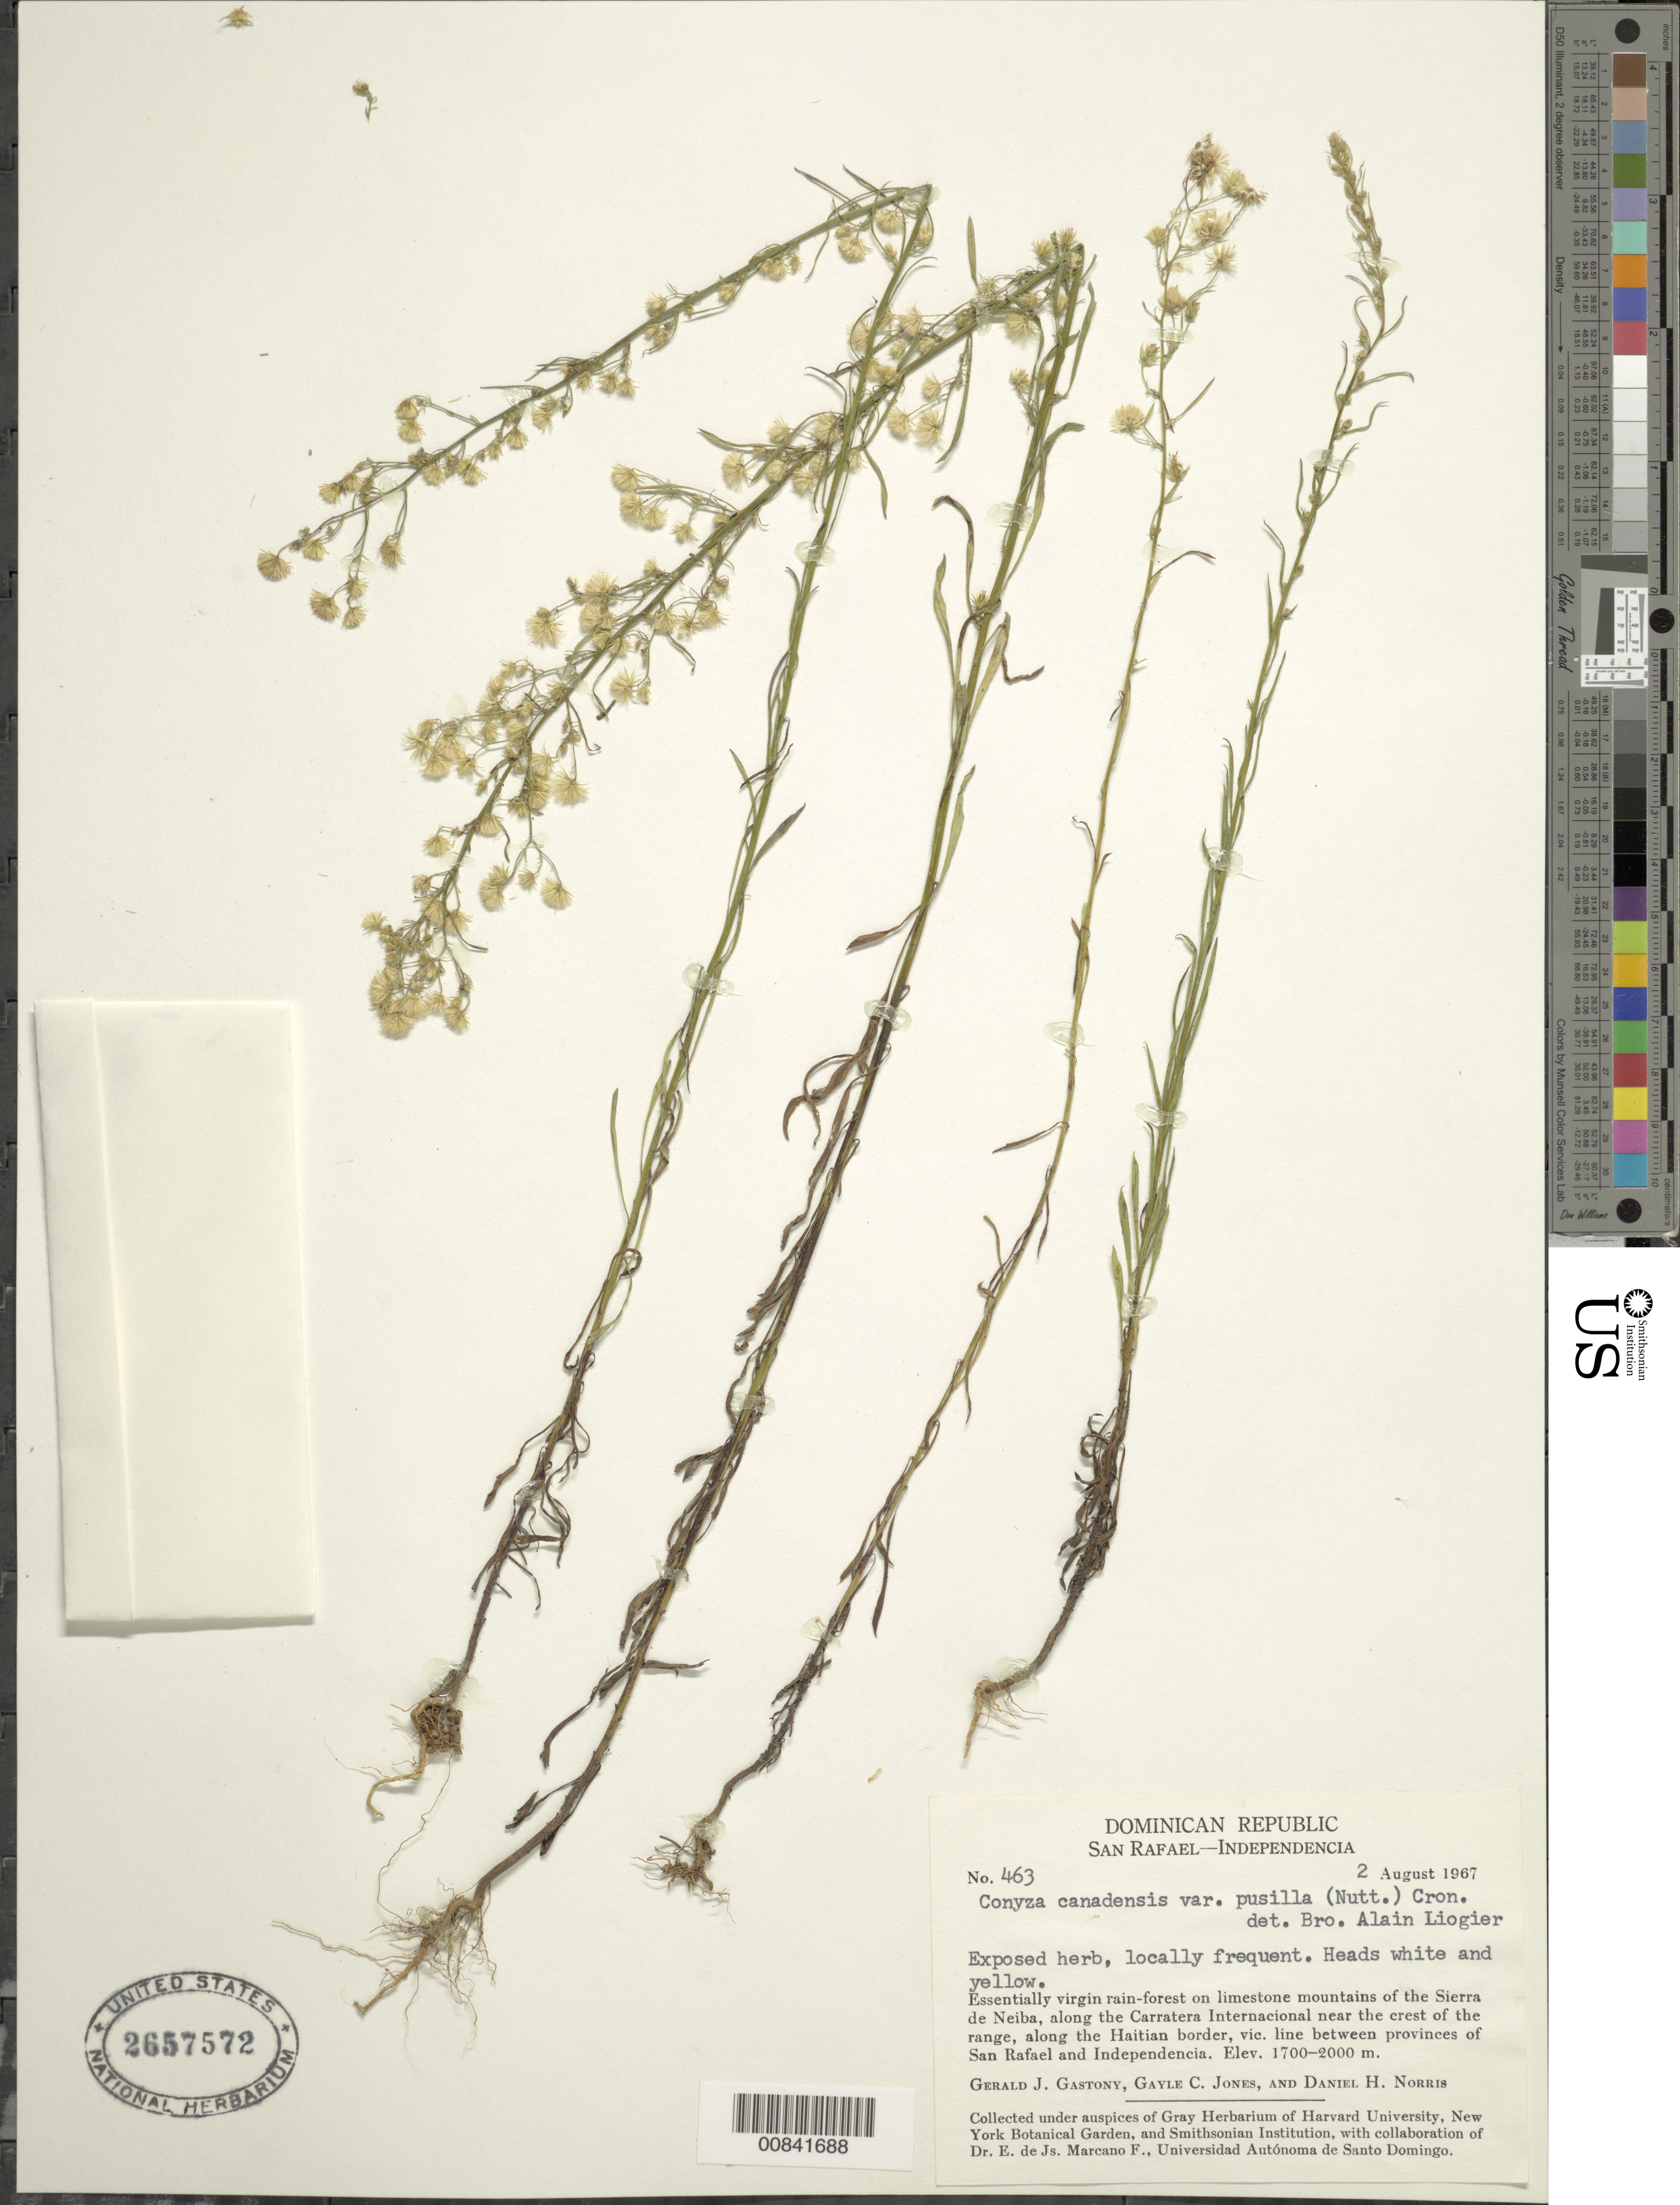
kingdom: Plantae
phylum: Tracheophyta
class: Magnoliopsida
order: Asterales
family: Asteraceae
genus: Conyza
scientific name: Conyza canadensis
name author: (L.) Cronq.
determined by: Liogier, Alain H.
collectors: G. Gastony, G. C. Jones & D. H. Norris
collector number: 463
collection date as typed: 02 Aug 1967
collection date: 1967-08-02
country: Dominican Republic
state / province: Independencia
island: Hispaniola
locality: Sierra de neiba, along the Carratera Internactional near the crest of the range, along the Haitian border, vic. line between provinces of San Rafael and Independencia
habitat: In exposed area of essentially virgin rain-forest on limestone mountains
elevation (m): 1700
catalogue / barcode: US 2657572